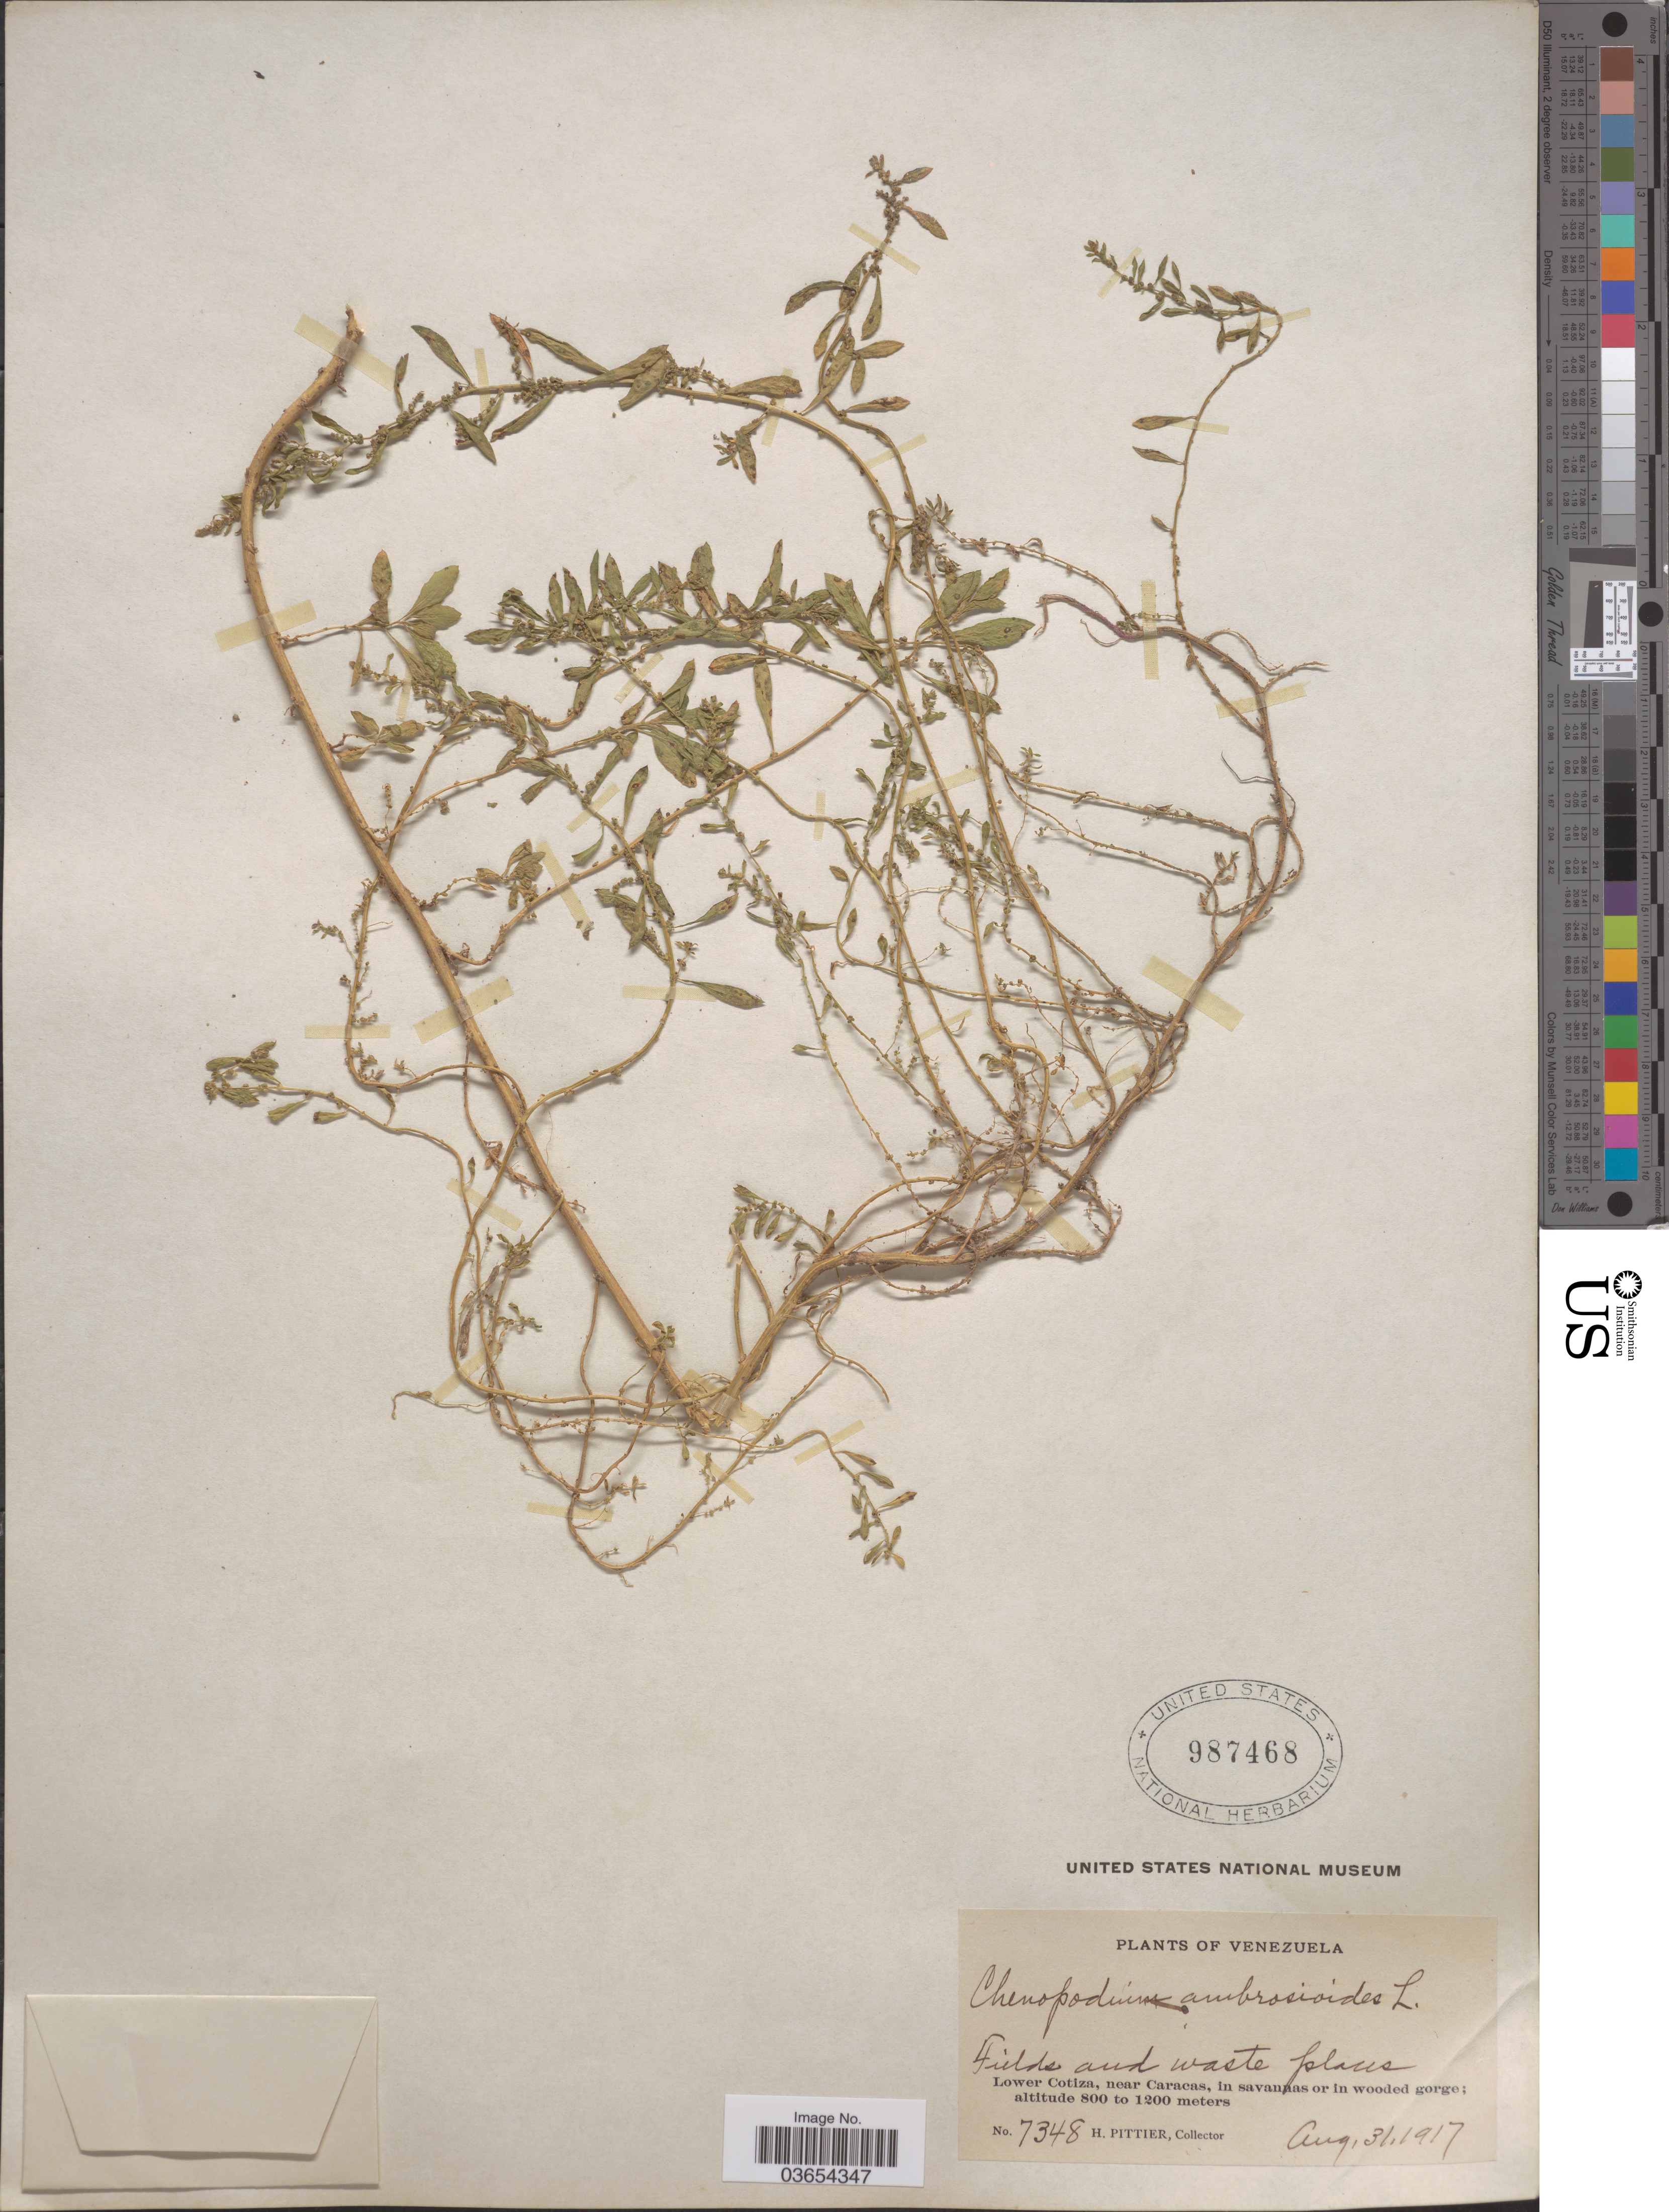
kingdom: Plantae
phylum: Tracheophyta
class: Magnoliopsida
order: Caryophyllales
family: Amaranthaceae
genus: Chenopodium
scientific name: Chenopodium ambrosioides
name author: L.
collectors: H. F. Pittier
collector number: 7348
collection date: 1917-08-31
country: Venezuela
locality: Lower Cotiza, near Caracas.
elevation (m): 800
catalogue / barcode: US 987468